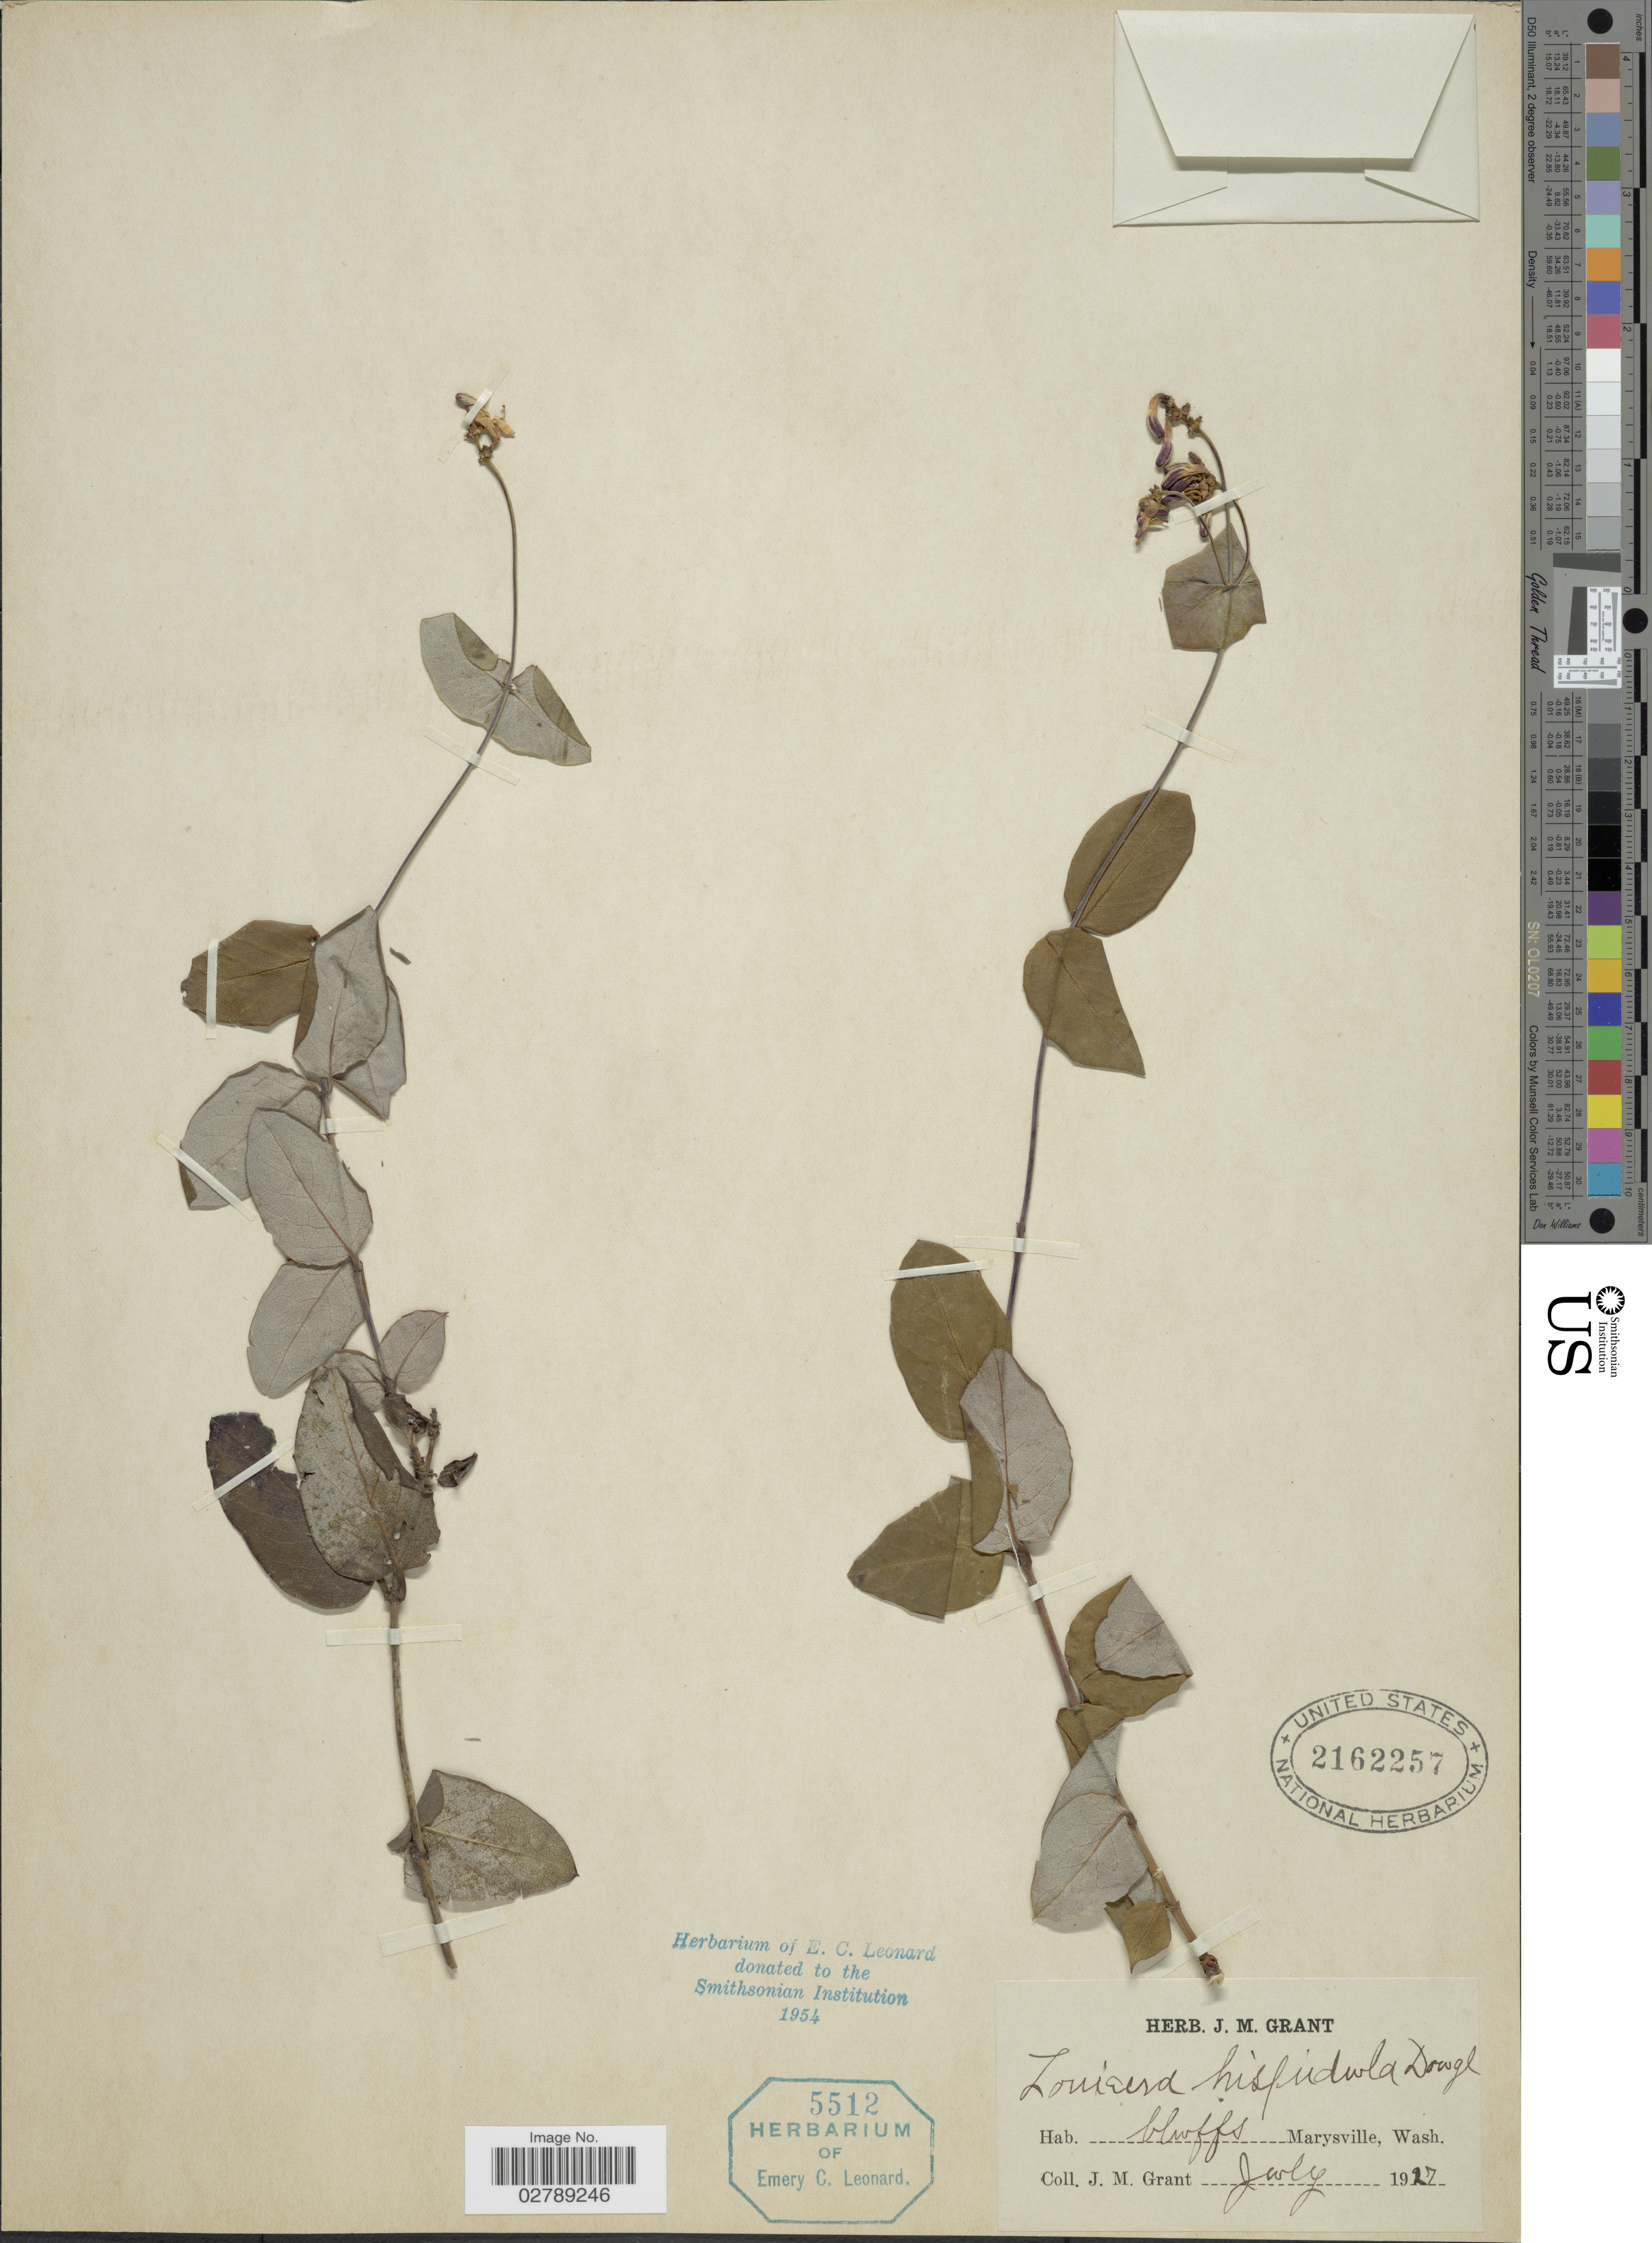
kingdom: Plantae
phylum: Tracheophyta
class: Magnoliopsida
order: Dipsacales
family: Caprifoliaceae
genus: Lonicera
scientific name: Lonicera hispidula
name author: Douglas ex Lindl.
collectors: J. M. Grant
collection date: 1927-07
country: United States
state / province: Washington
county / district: Snohomish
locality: Marysville, Wash.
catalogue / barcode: US 2162257